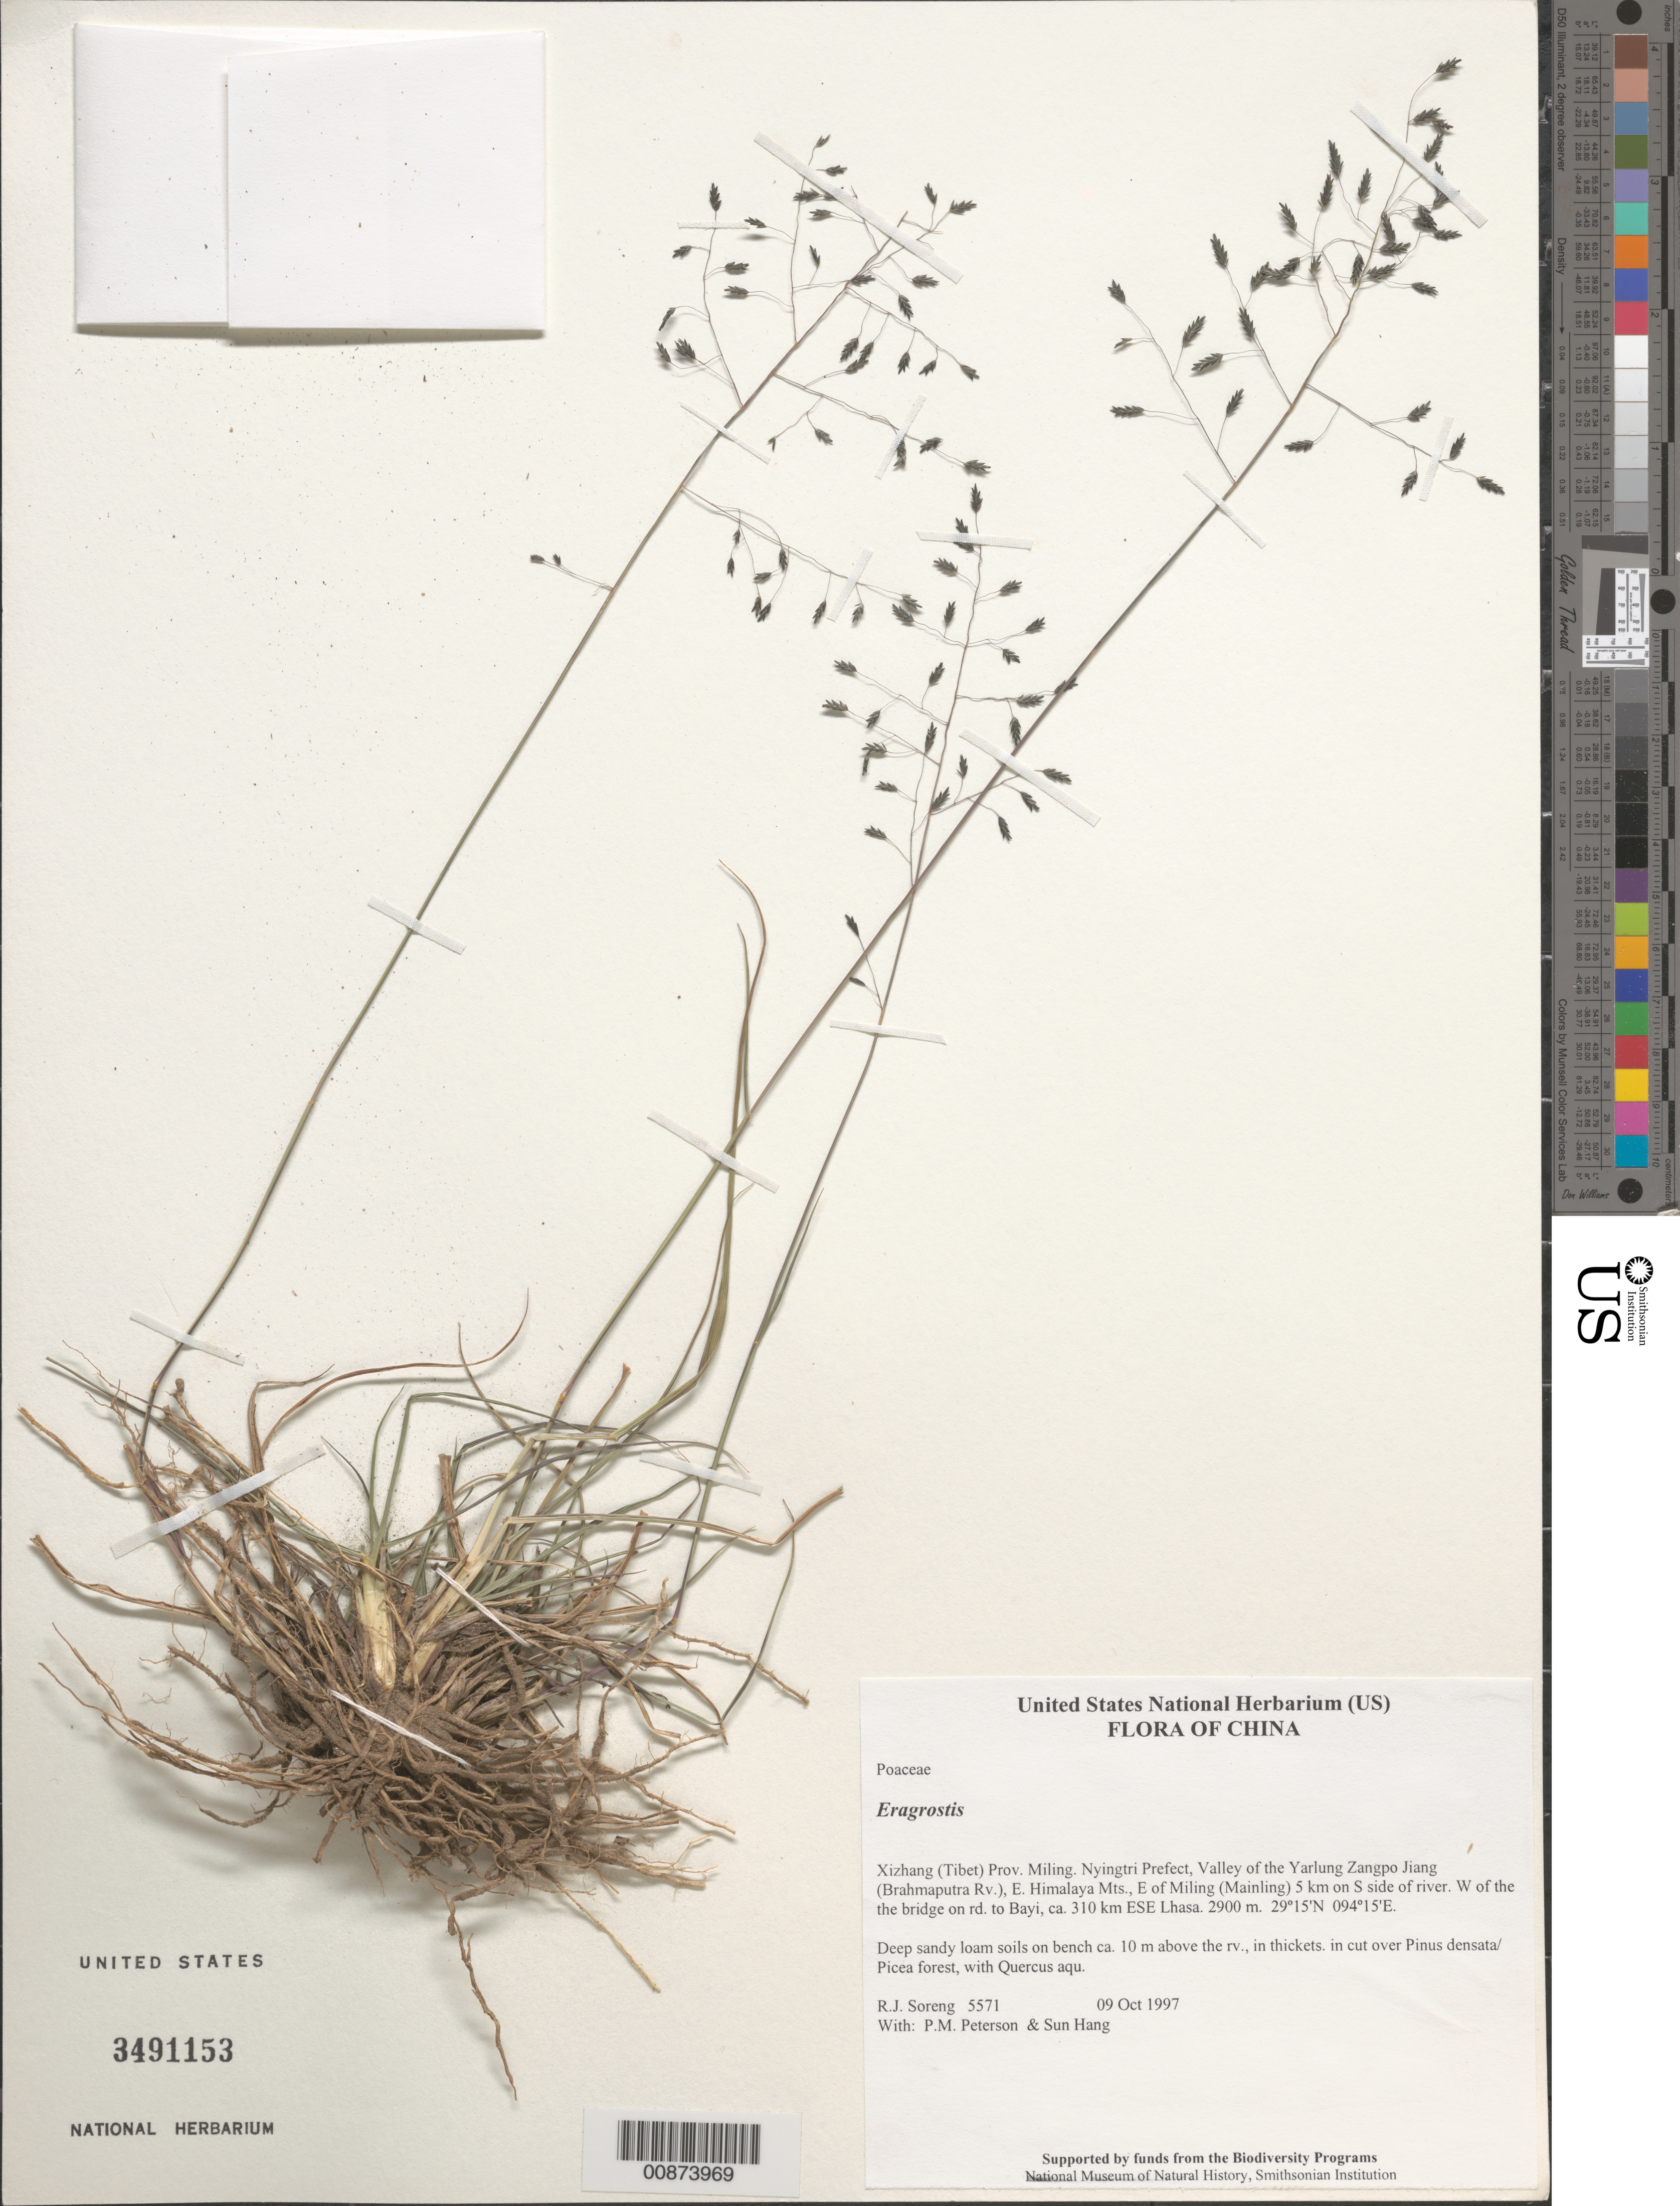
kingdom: Plantae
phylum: Tracheophyta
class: Liliopsida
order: Poales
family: Poaceae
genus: Eragrostis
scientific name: Eragrostis sp.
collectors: R. J. Soreng, P. M. Peterson & Sun Hang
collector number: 5571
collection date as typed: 09 Oct 1997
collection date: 1997-10-09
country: China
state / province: Xizang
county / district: Miling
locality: Nyingtri Prefect, Valley of the Yarlung Zangpo Jiang (Brahmaputra Rv.), E. Himalaya Mts., E of Miling (Mainling) 5 km on S side of river. W of the the bridge on rd. to Bayi, ca. 310 km ESE Lhasa.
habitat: Deep sandy loam soils on bench ca. 10 m above the rv., in thickets. in cut over Pinus densata/ Picea forest, with Quercus aqu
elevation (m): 2900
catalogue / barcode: US 3491153